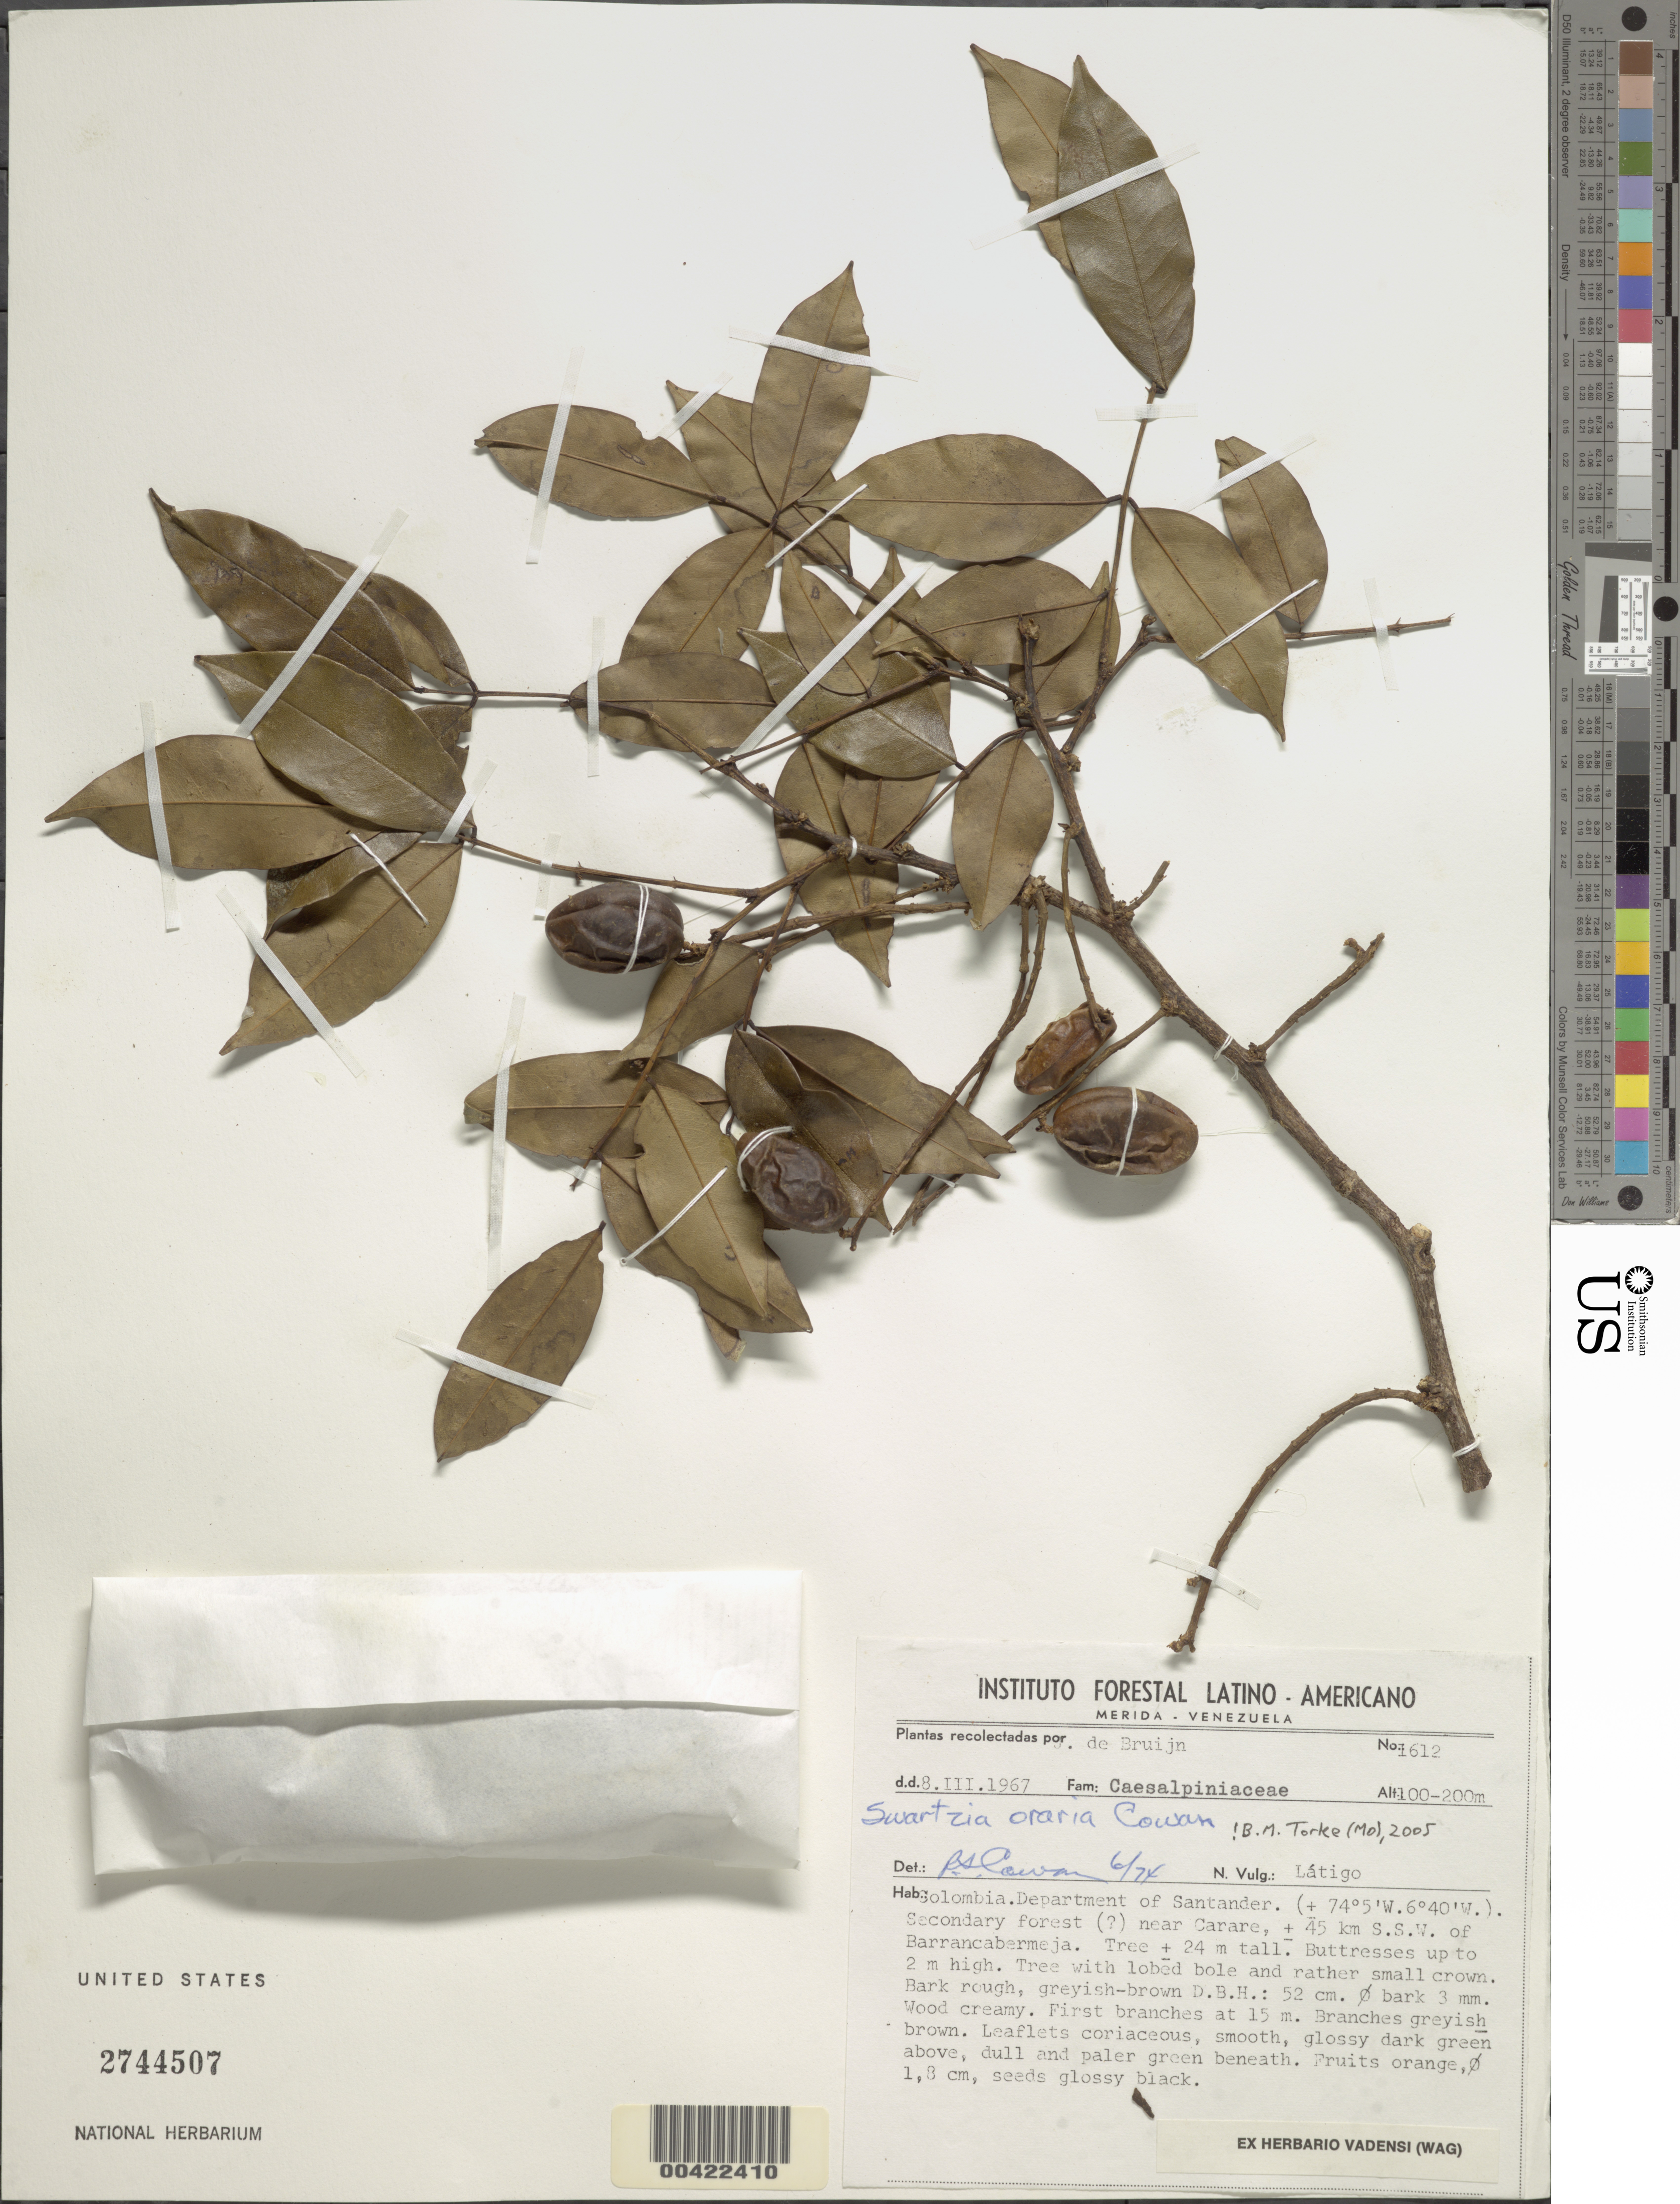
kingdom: Plantae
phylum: Tracheophyta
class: Magnoliopsida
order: Fabales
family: Fabaceae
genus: Swartzia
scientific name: Swartzia oraria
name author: R.S. Cowan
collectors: J. Bruijn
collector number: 1612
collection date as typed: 08 Mar 1967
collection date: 1967-03-08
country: Colombia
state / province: Santander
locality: Carare, near; ca. 45 km SSW of Barrancabemeja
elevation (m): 100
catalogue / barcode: US 2744507